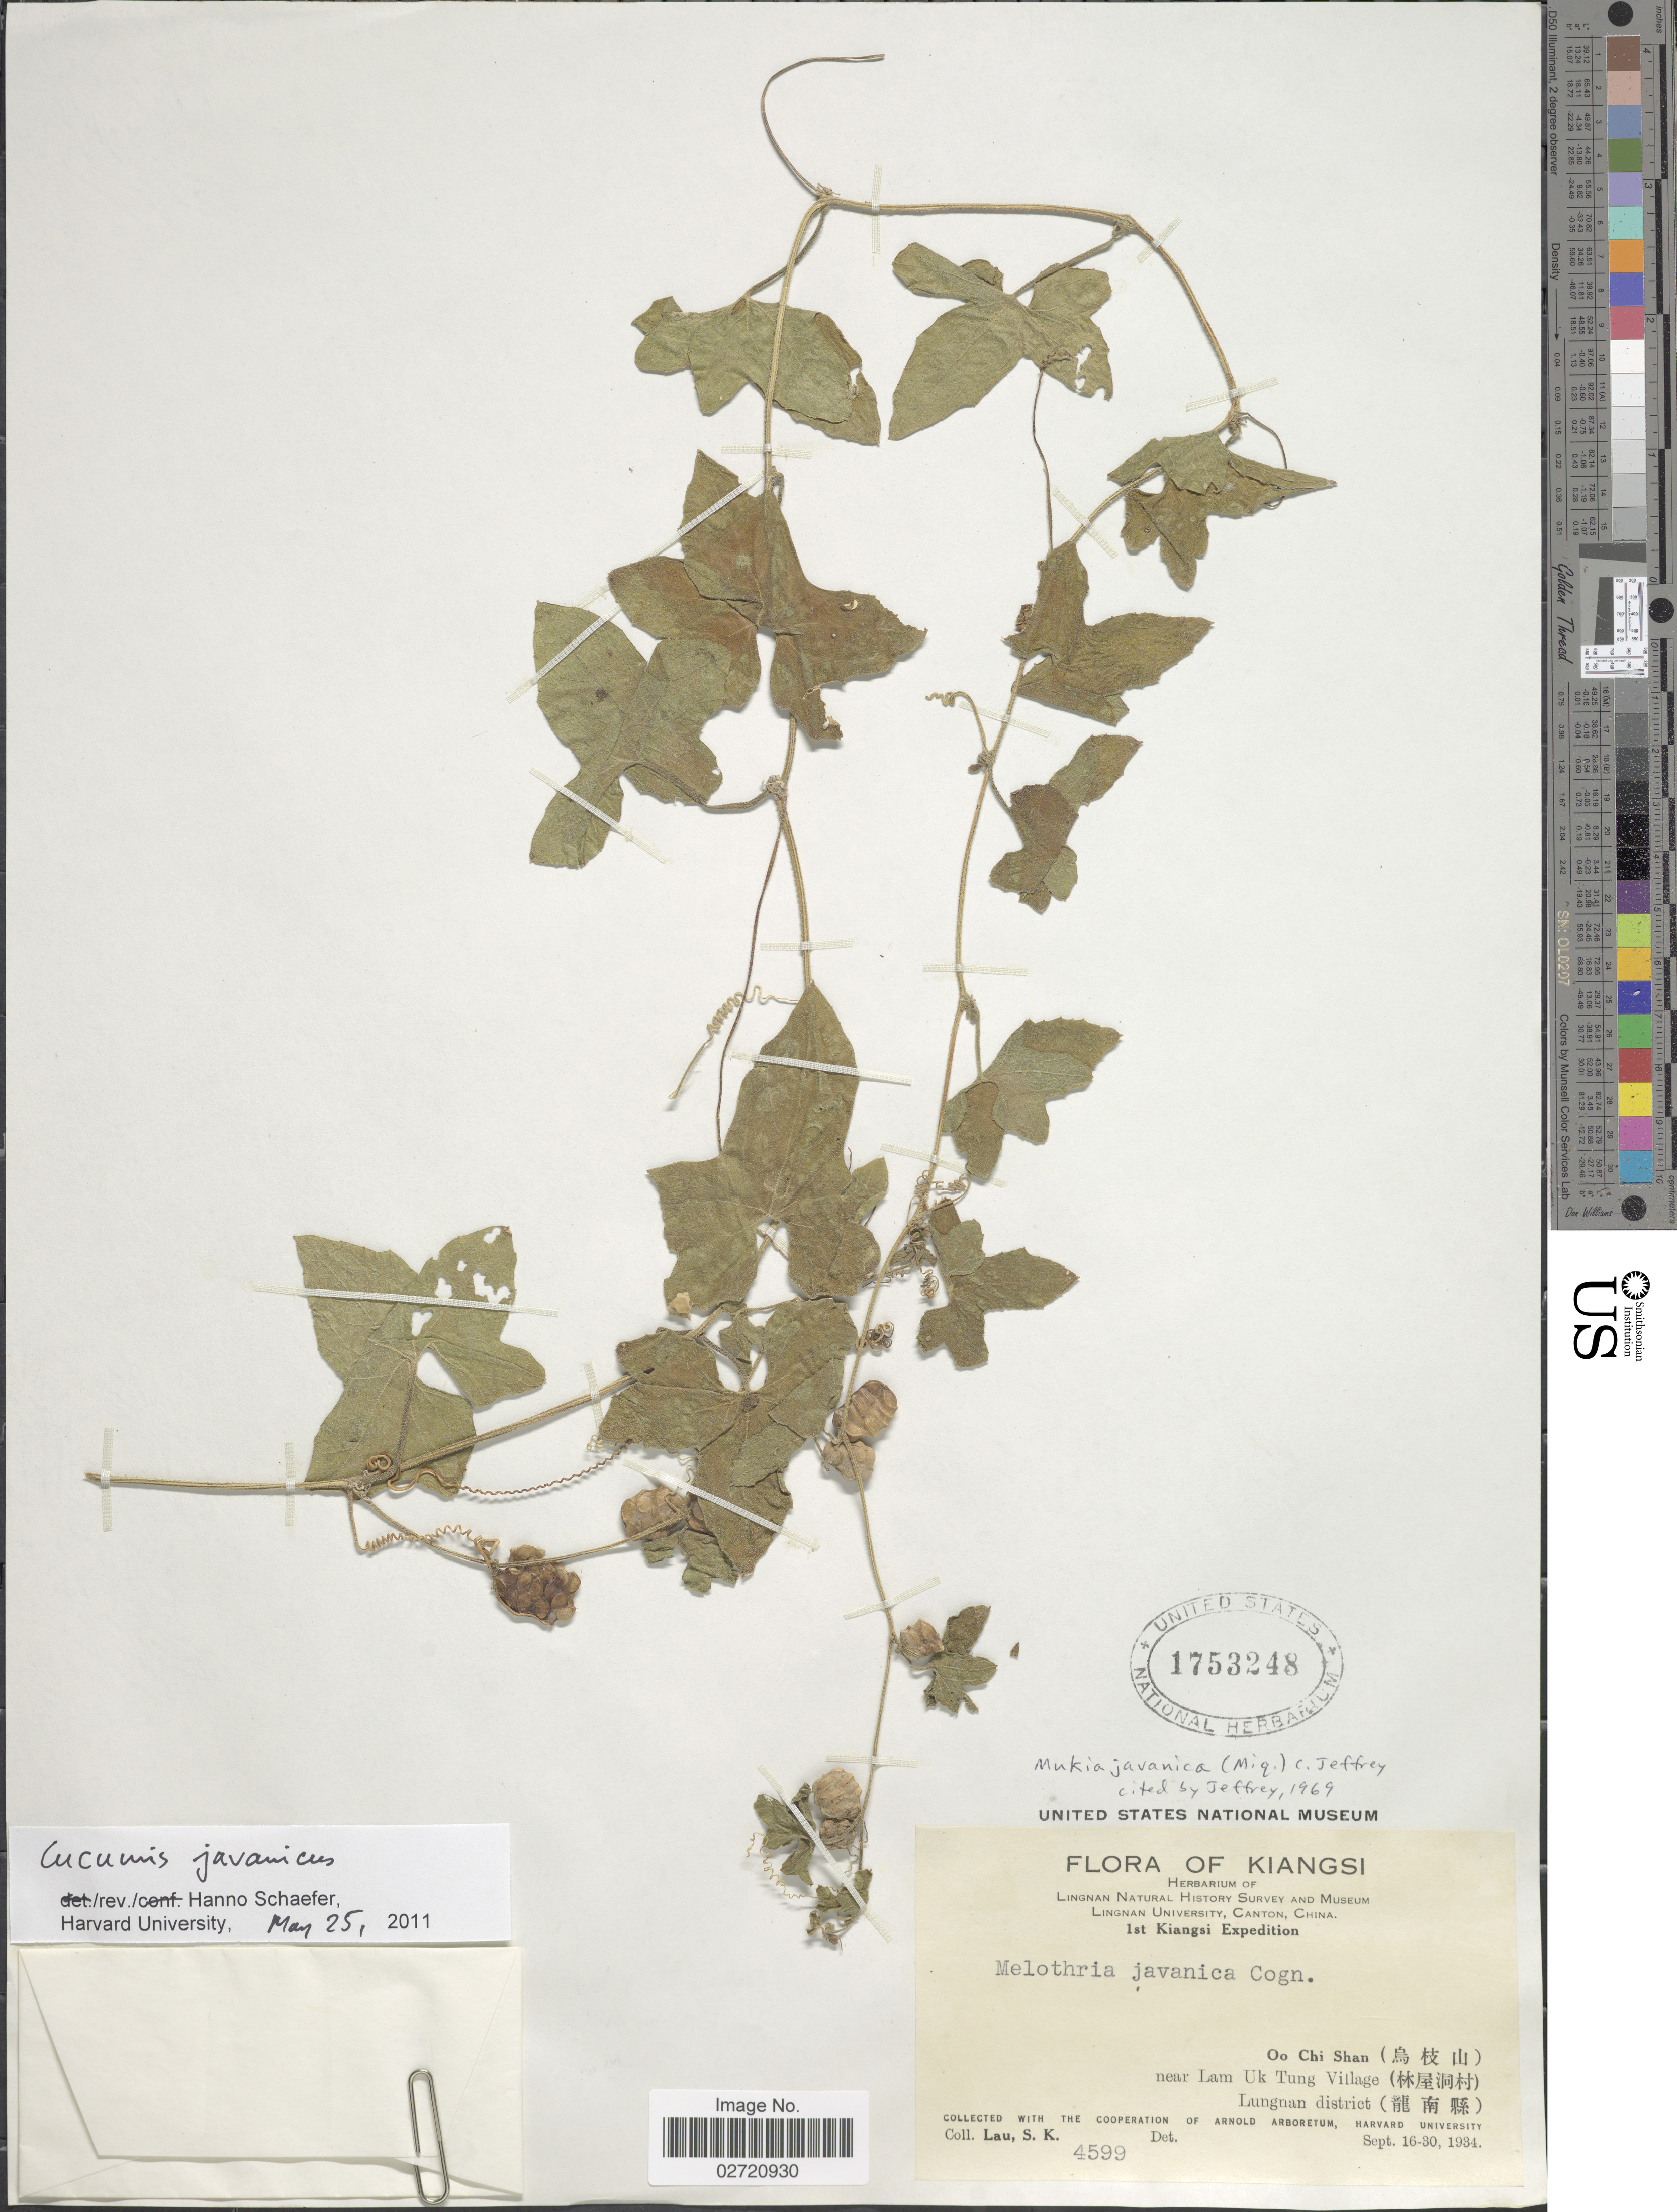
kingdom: Plantae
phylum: Tracheophyta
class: Magnoliopsida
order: Cucurbitales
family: Cucurbitaceae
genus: Cucumis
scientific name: Cucumis javanicus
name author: (Miq.) Ghebret. & Thulin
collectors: S. K. Lau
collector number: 4599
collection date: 1934-09-16/1934-09-30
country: China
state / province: Jiangxi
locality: Kiangsi. Oo Chi Shan near Lam Uk Tung Village, Lungnan district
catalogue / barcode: US 1753248